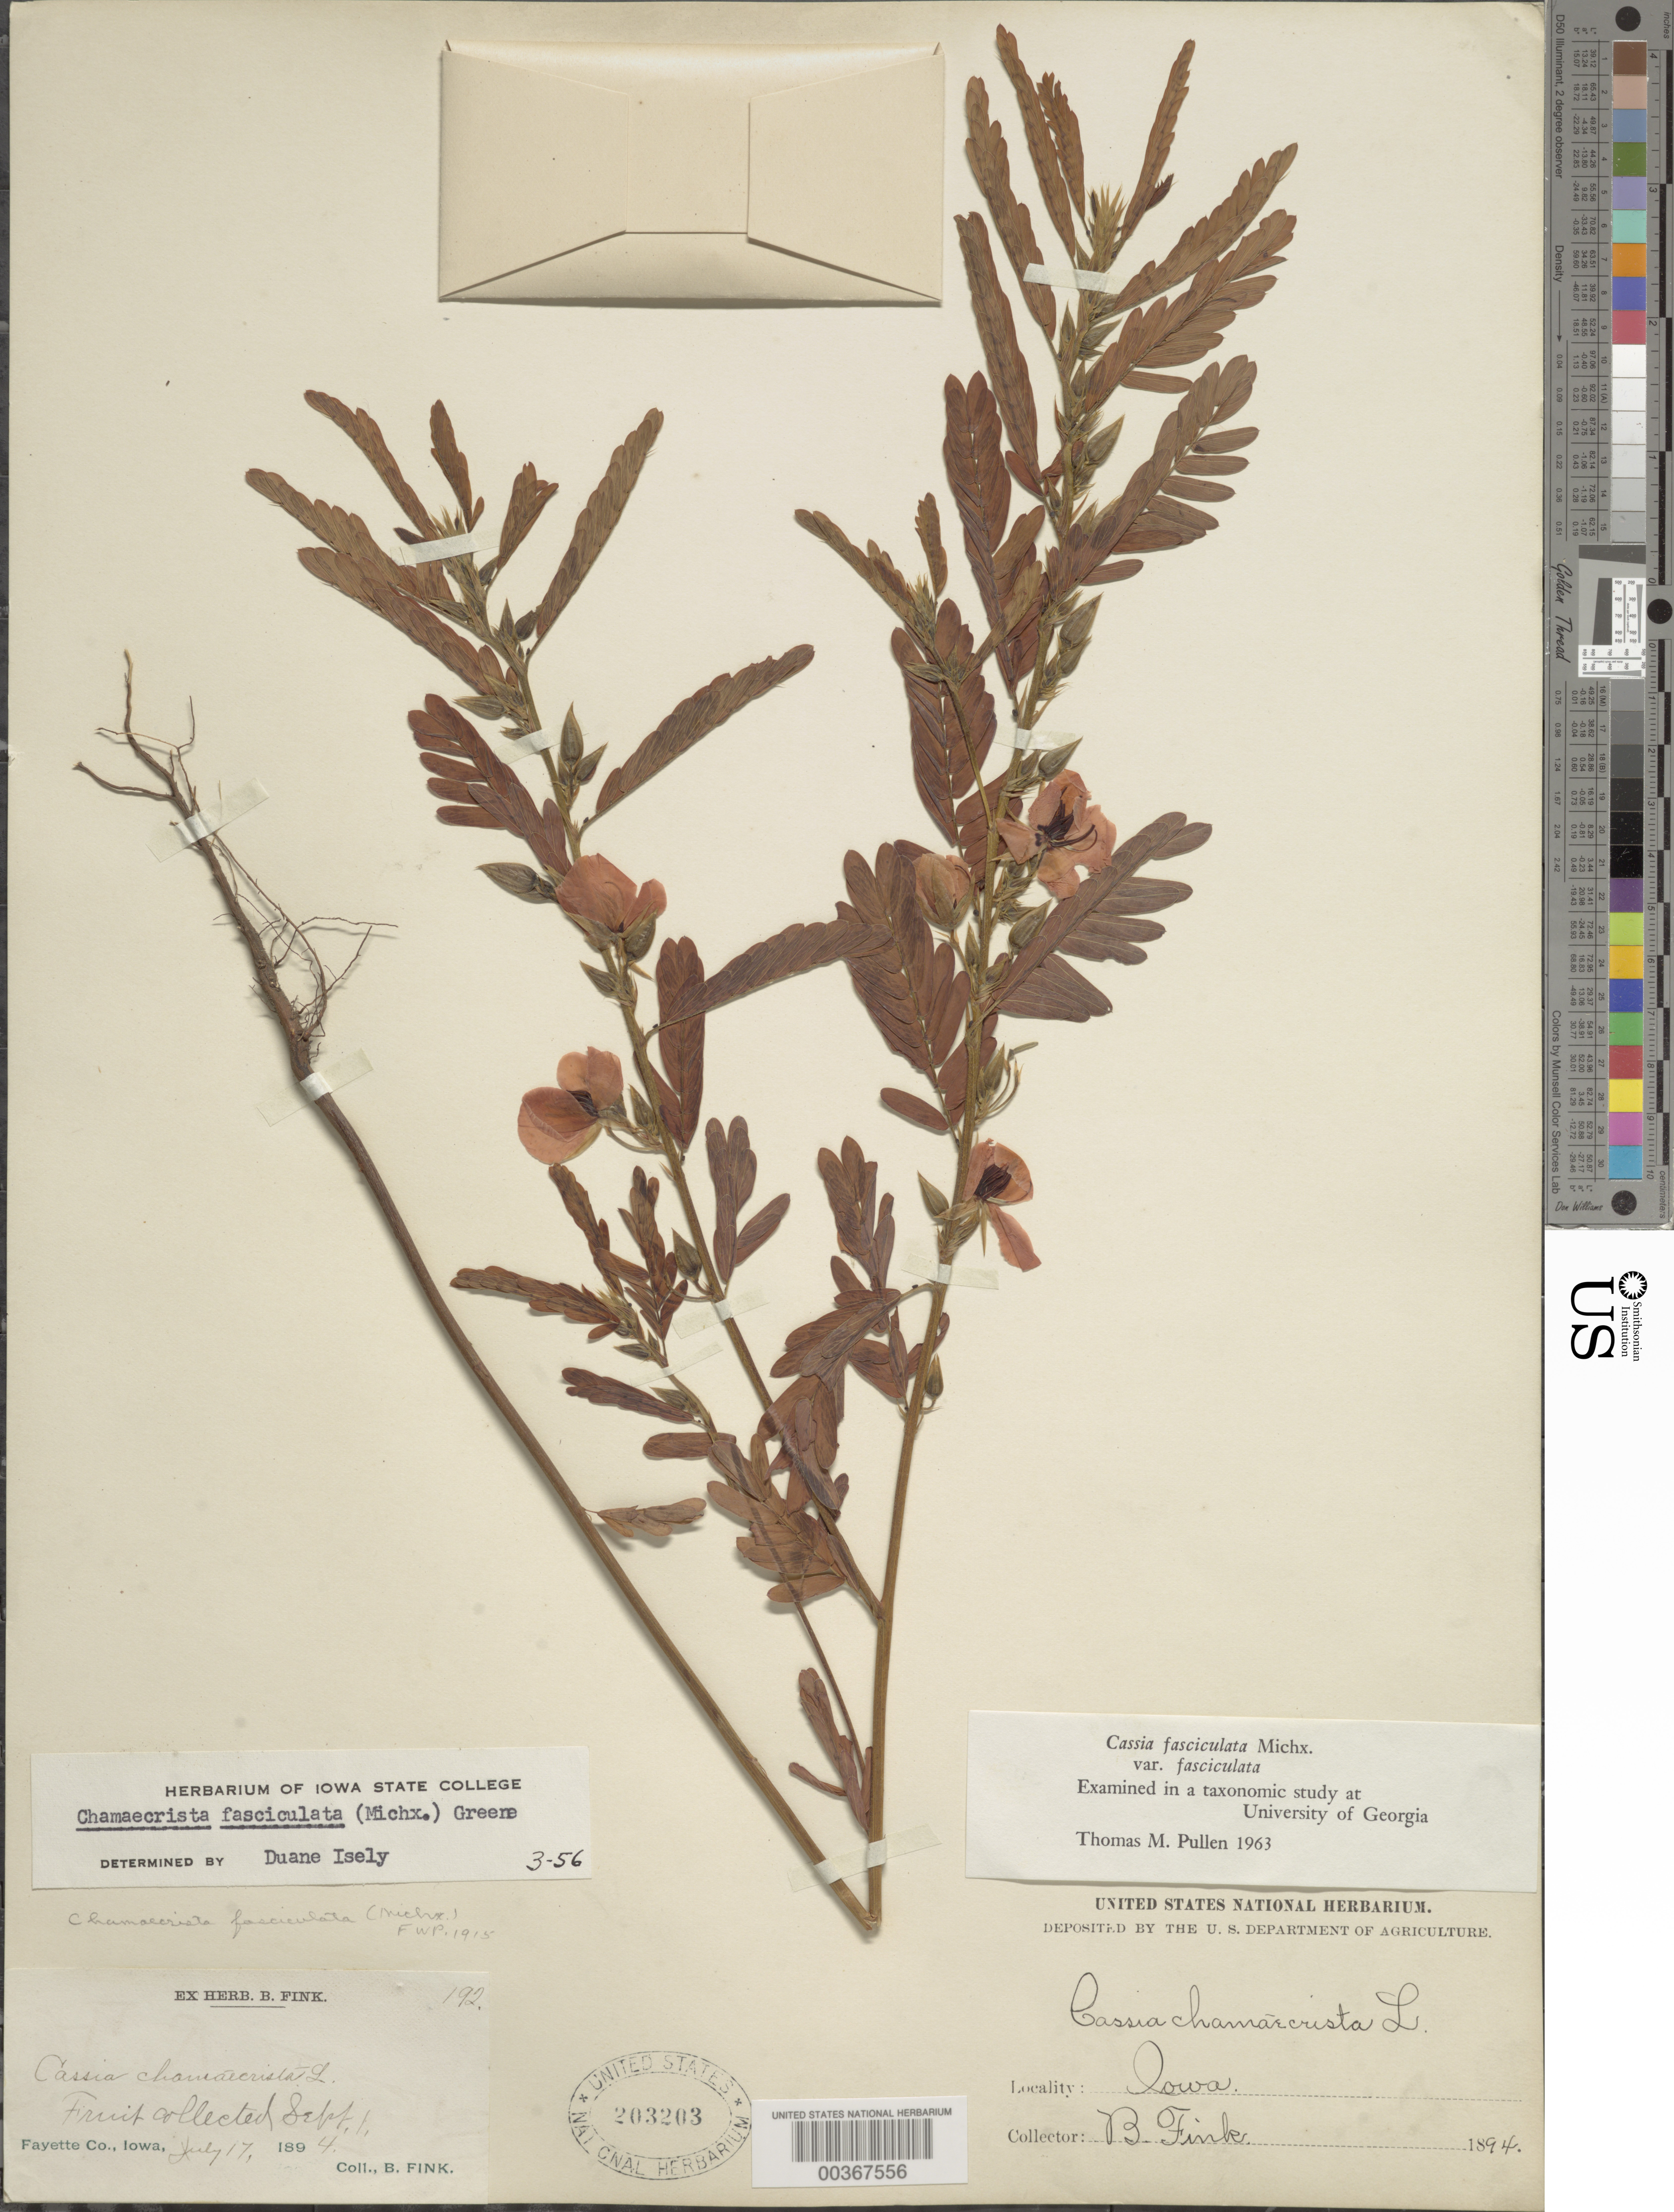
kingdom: Plantae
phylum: Tracheophyta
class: Magnoliopsida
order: Fabales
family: Fabaceae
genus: Chamaecrista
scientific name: Chamaecrista fasciculata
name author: (Michx.) Greene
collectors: B. Fink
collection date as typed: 17 Jul 1894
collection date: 1894-07-17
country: United States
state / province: Iowa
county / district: Fayette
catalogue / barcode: US 203203